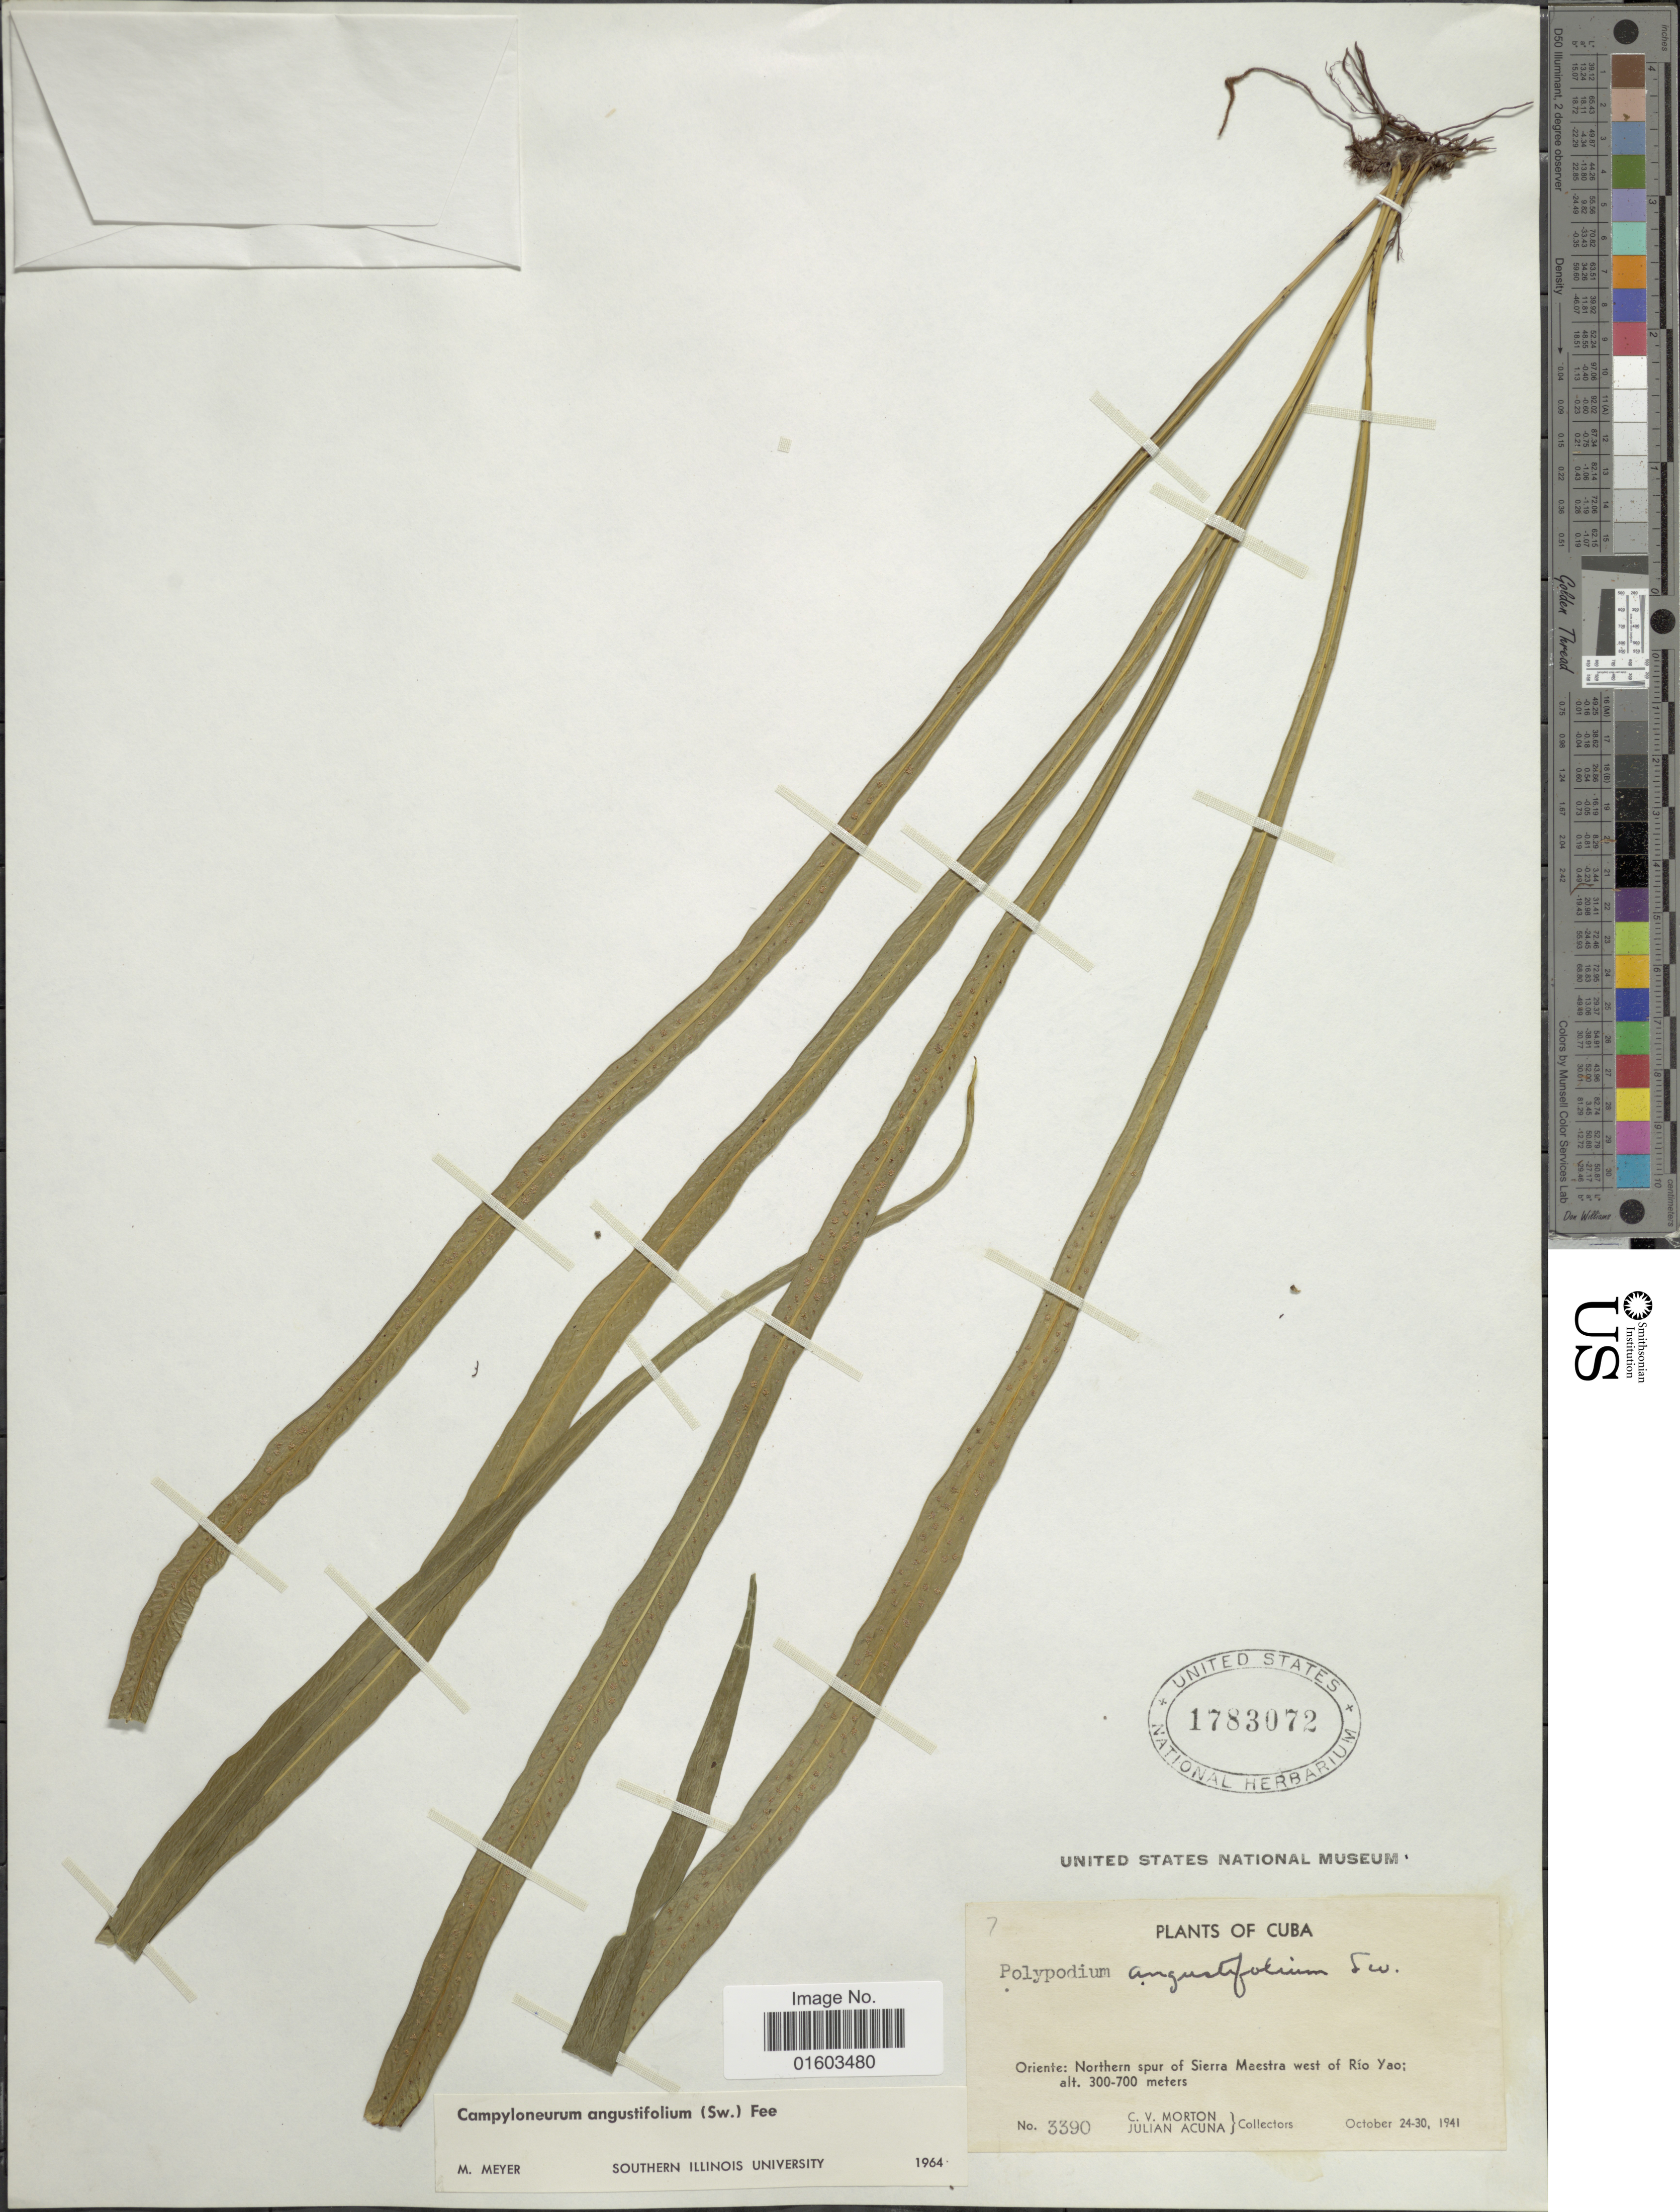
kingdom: Plantae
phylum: Tracheophyta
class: Polypodiopsida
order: Polypodiales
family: Polypodiaceae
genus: Campyloneurum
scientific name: Campyloneurum angustifolium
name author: (Sw.) Fée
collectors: C. V. Morton & J. B. Acuña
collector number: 3390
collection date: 1941-10-24/1941-10-30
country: Cuba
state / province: Oriente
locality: Northern spur of Sierra Maestra west of Rio Yao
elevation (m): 300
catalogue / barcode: US 1783072